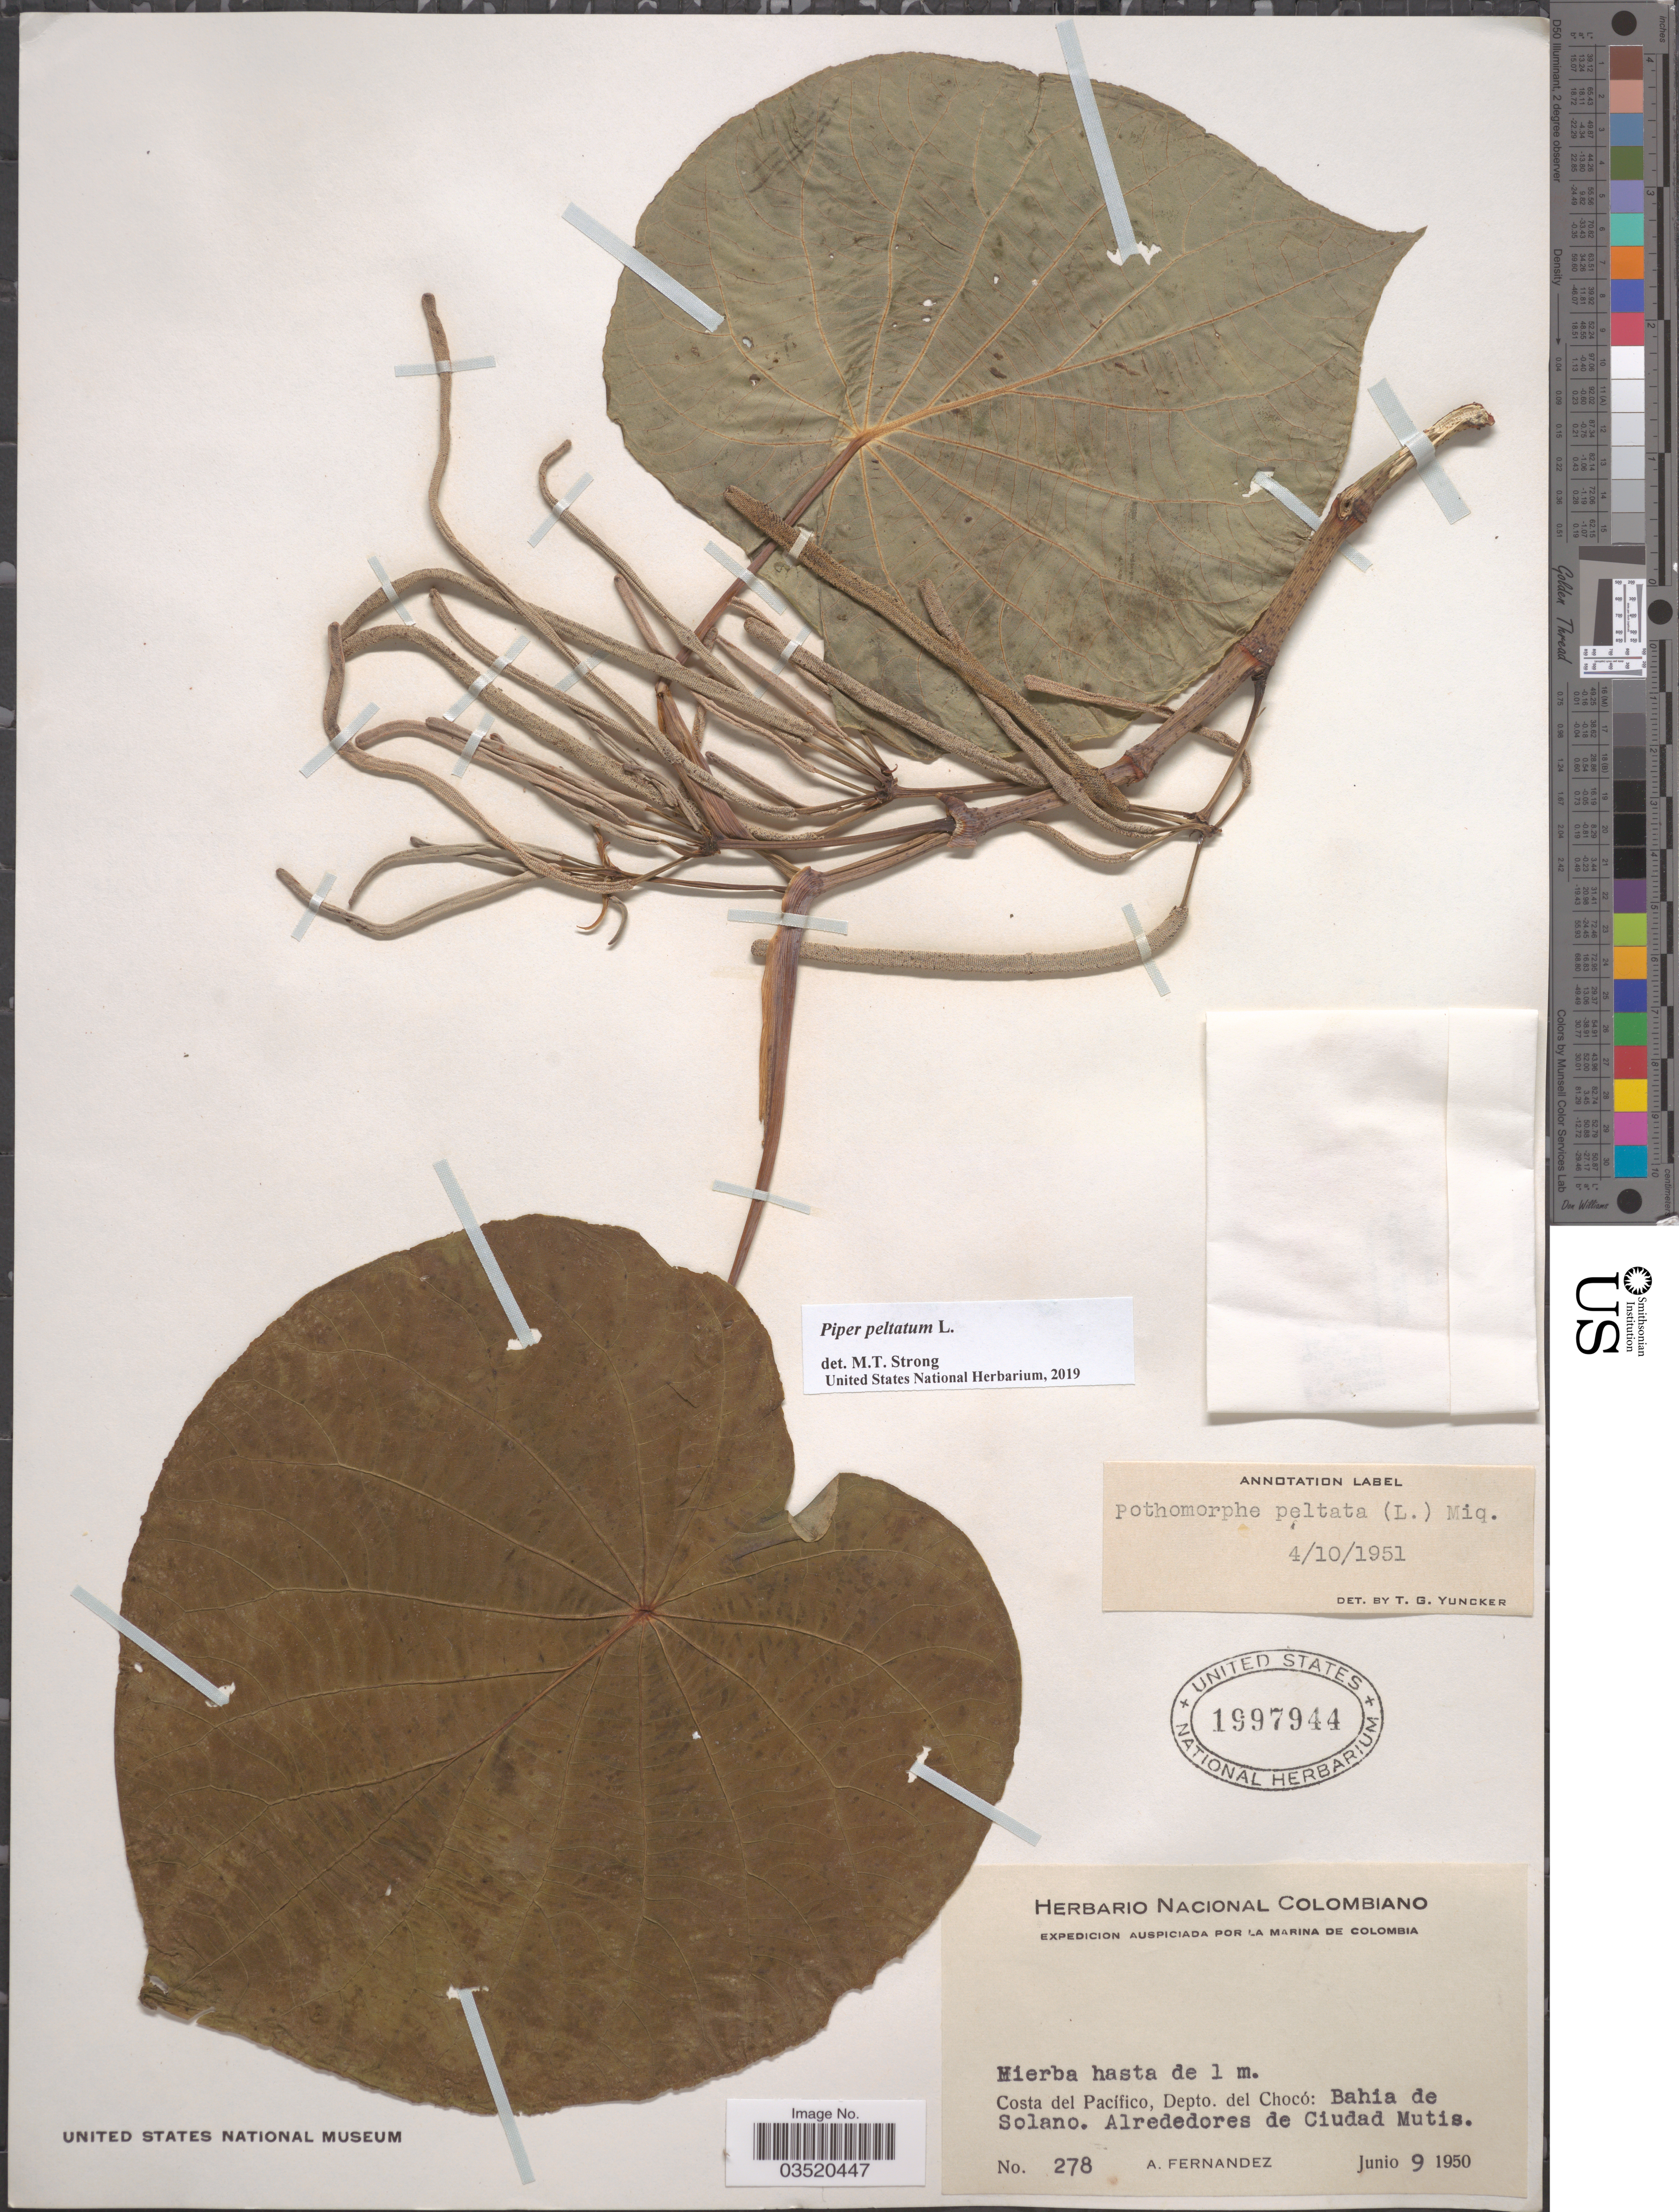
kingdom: Plantae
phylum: Tracheophyta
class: Magnoliopsida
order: Piperales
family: Piperaceae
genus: Piper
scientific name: Piper peltatum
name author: L.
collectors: A. Fernandez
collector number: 278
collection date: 1950-06-09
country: Colombia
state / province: Chocó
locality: Costa del Pacífico, Depto. del Chocó: Bahia de Solano. Alrededores de Ciudad Mutis.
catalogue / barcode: US 1997944